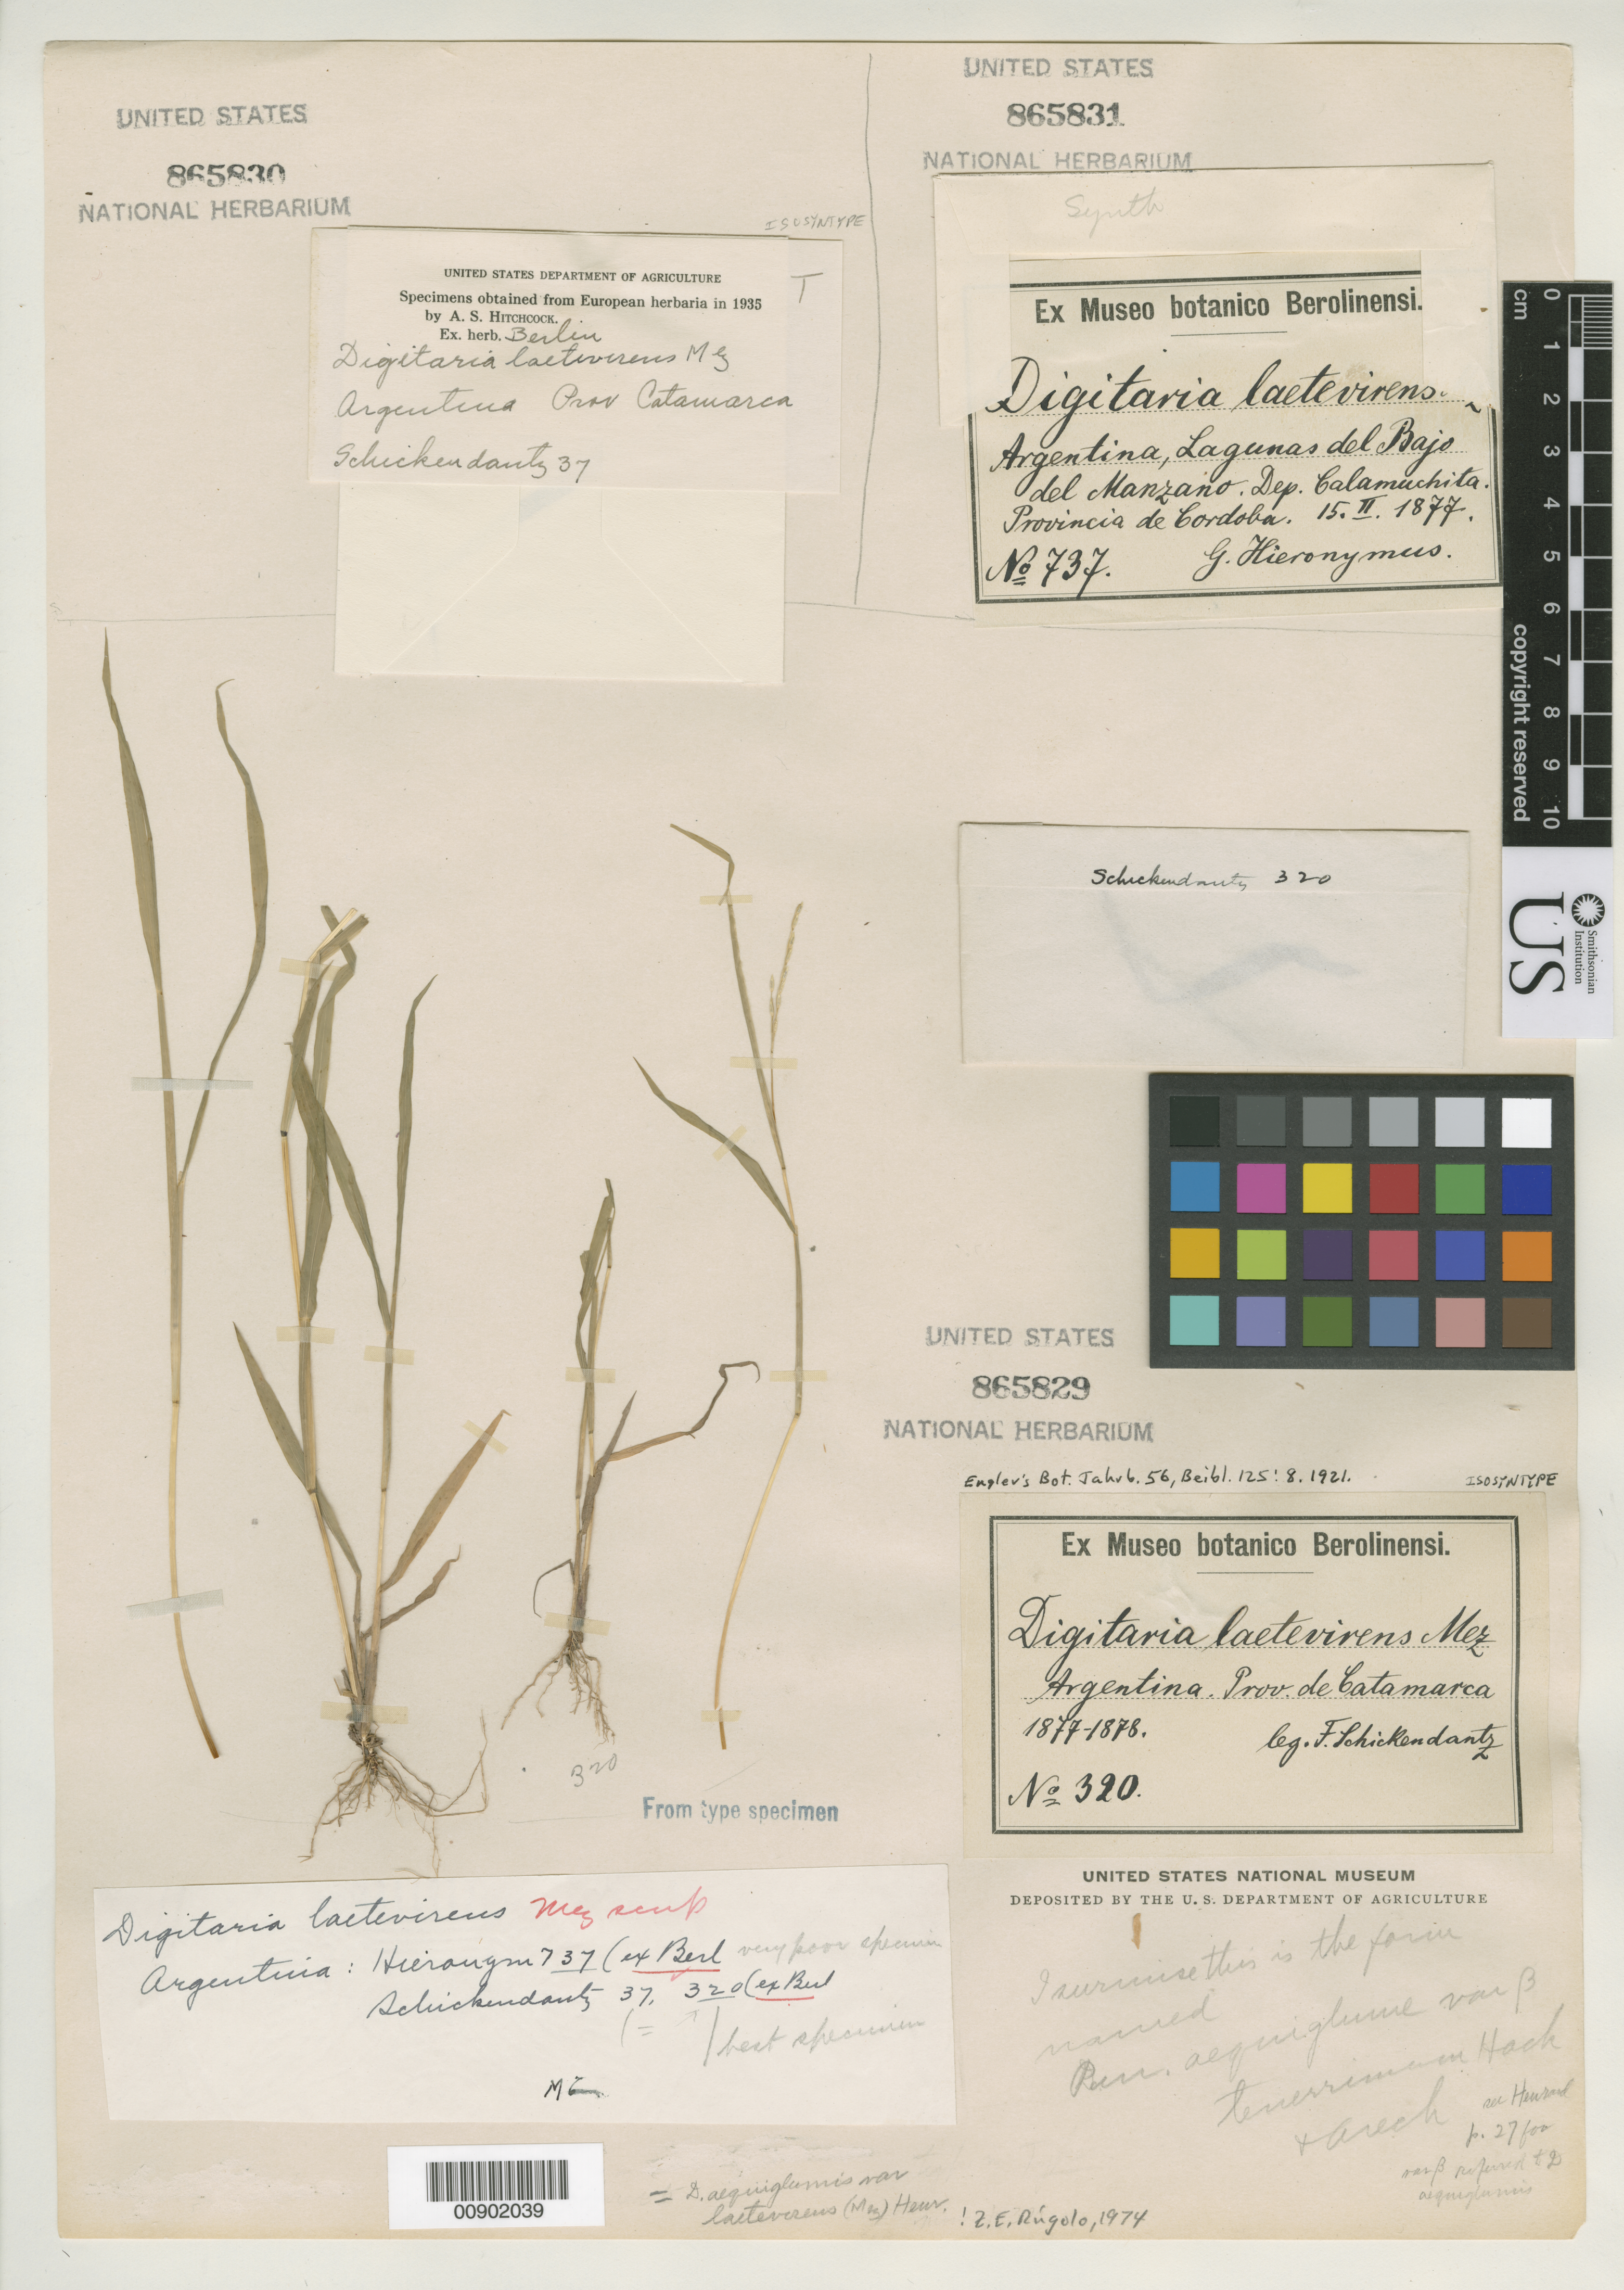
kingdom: Plantae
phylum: Tracheophyta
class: Liliopsida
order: Poales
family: Poaceae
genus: Digitaria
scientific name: Digitaria laetevirens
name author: Mez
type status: Isosyntype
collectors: F. Schickendantz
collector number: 320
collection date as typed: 1877 to -- --- 1878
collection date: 1877/1878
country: Argentina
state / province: Catamarca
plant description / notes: Currently accepted name as cited by Vega & Rúgolo de Agrasar, Darwiniana 40: 175 (2002), where Hieronymus 737 is cited as type with "holotipo" at B.; Fragment of syntype ex herb. Berlin; mounted on same sheet with other fragmentary material, Hieronymus 737 & Schickendantz 37 (both ex herb. Berlin).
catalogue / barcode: US 865829-3